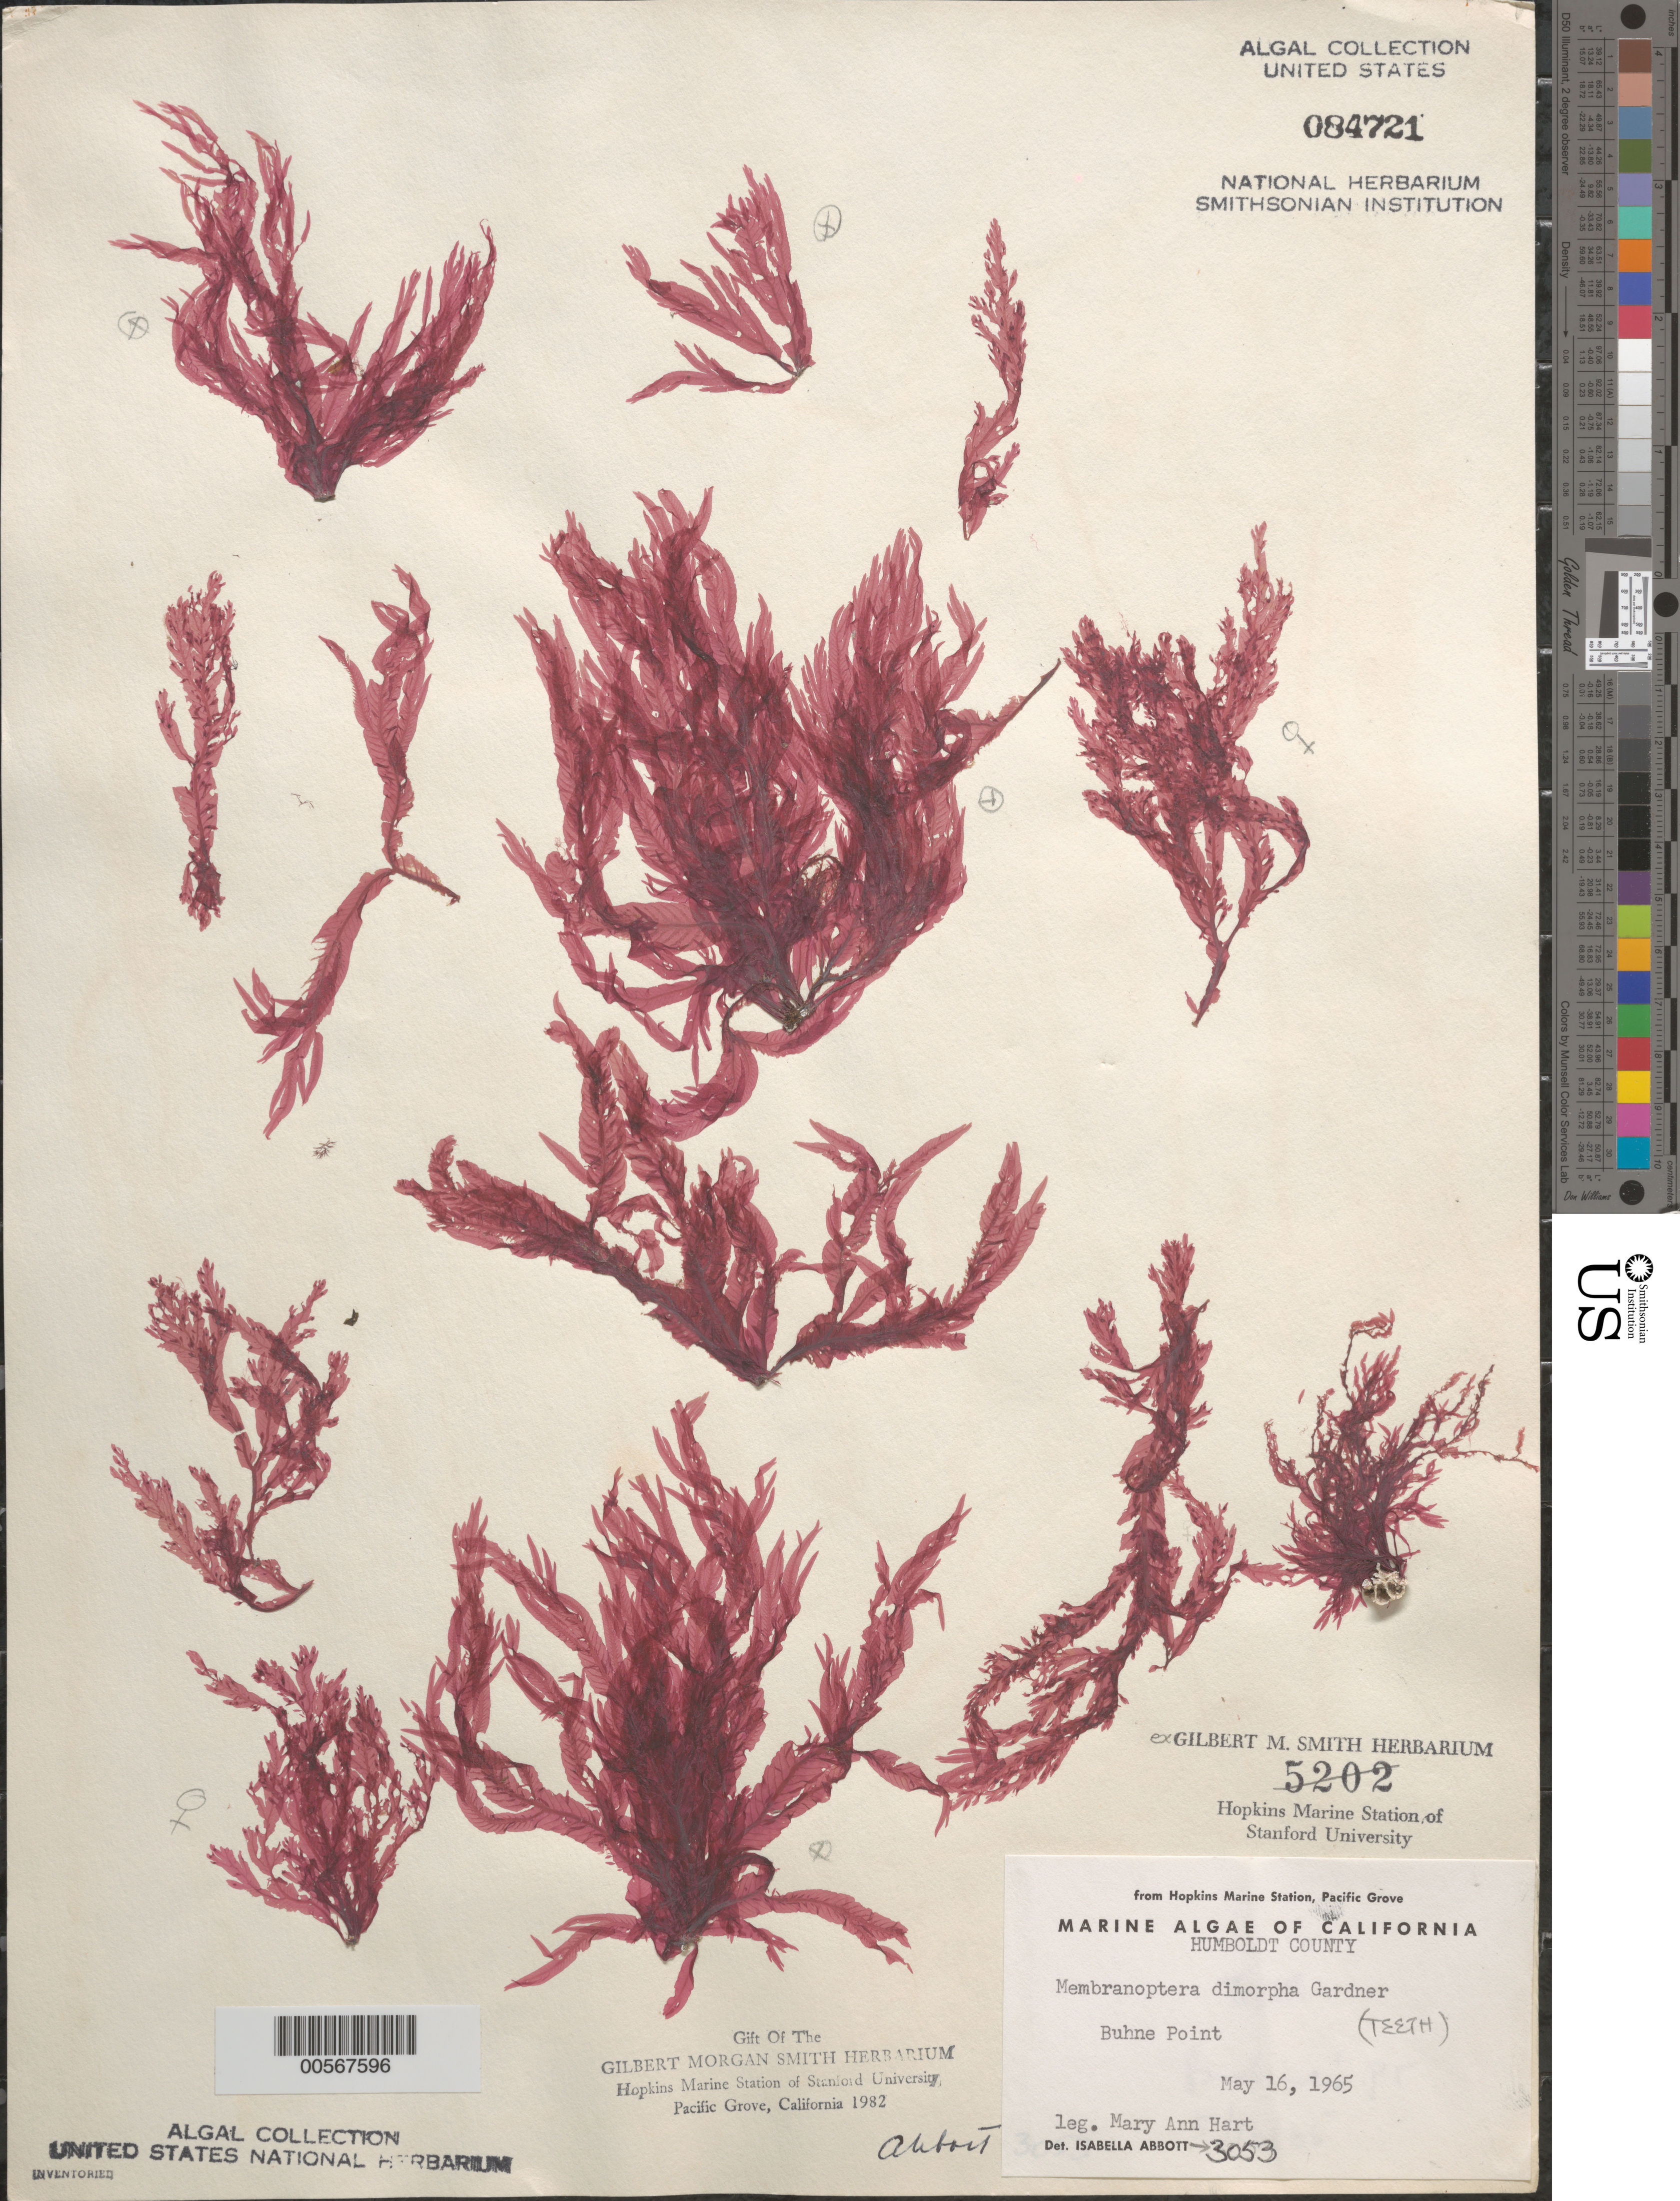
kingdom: Plantae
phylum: Rhodophyta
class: Florideophyceae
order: Ceramiales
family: Delesseriaceae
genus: Membranoptera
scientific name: Membranoptera platyphylla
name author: (Setch. & N.L. Gardner) Kylin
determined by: Algae name updating Project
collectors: M. A. Hart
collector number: IAA 3053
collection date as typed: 16 May 1965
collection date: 1965-05-16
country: United States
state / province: California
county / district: Humboldt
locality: Buhne Point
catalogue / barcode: US 84721